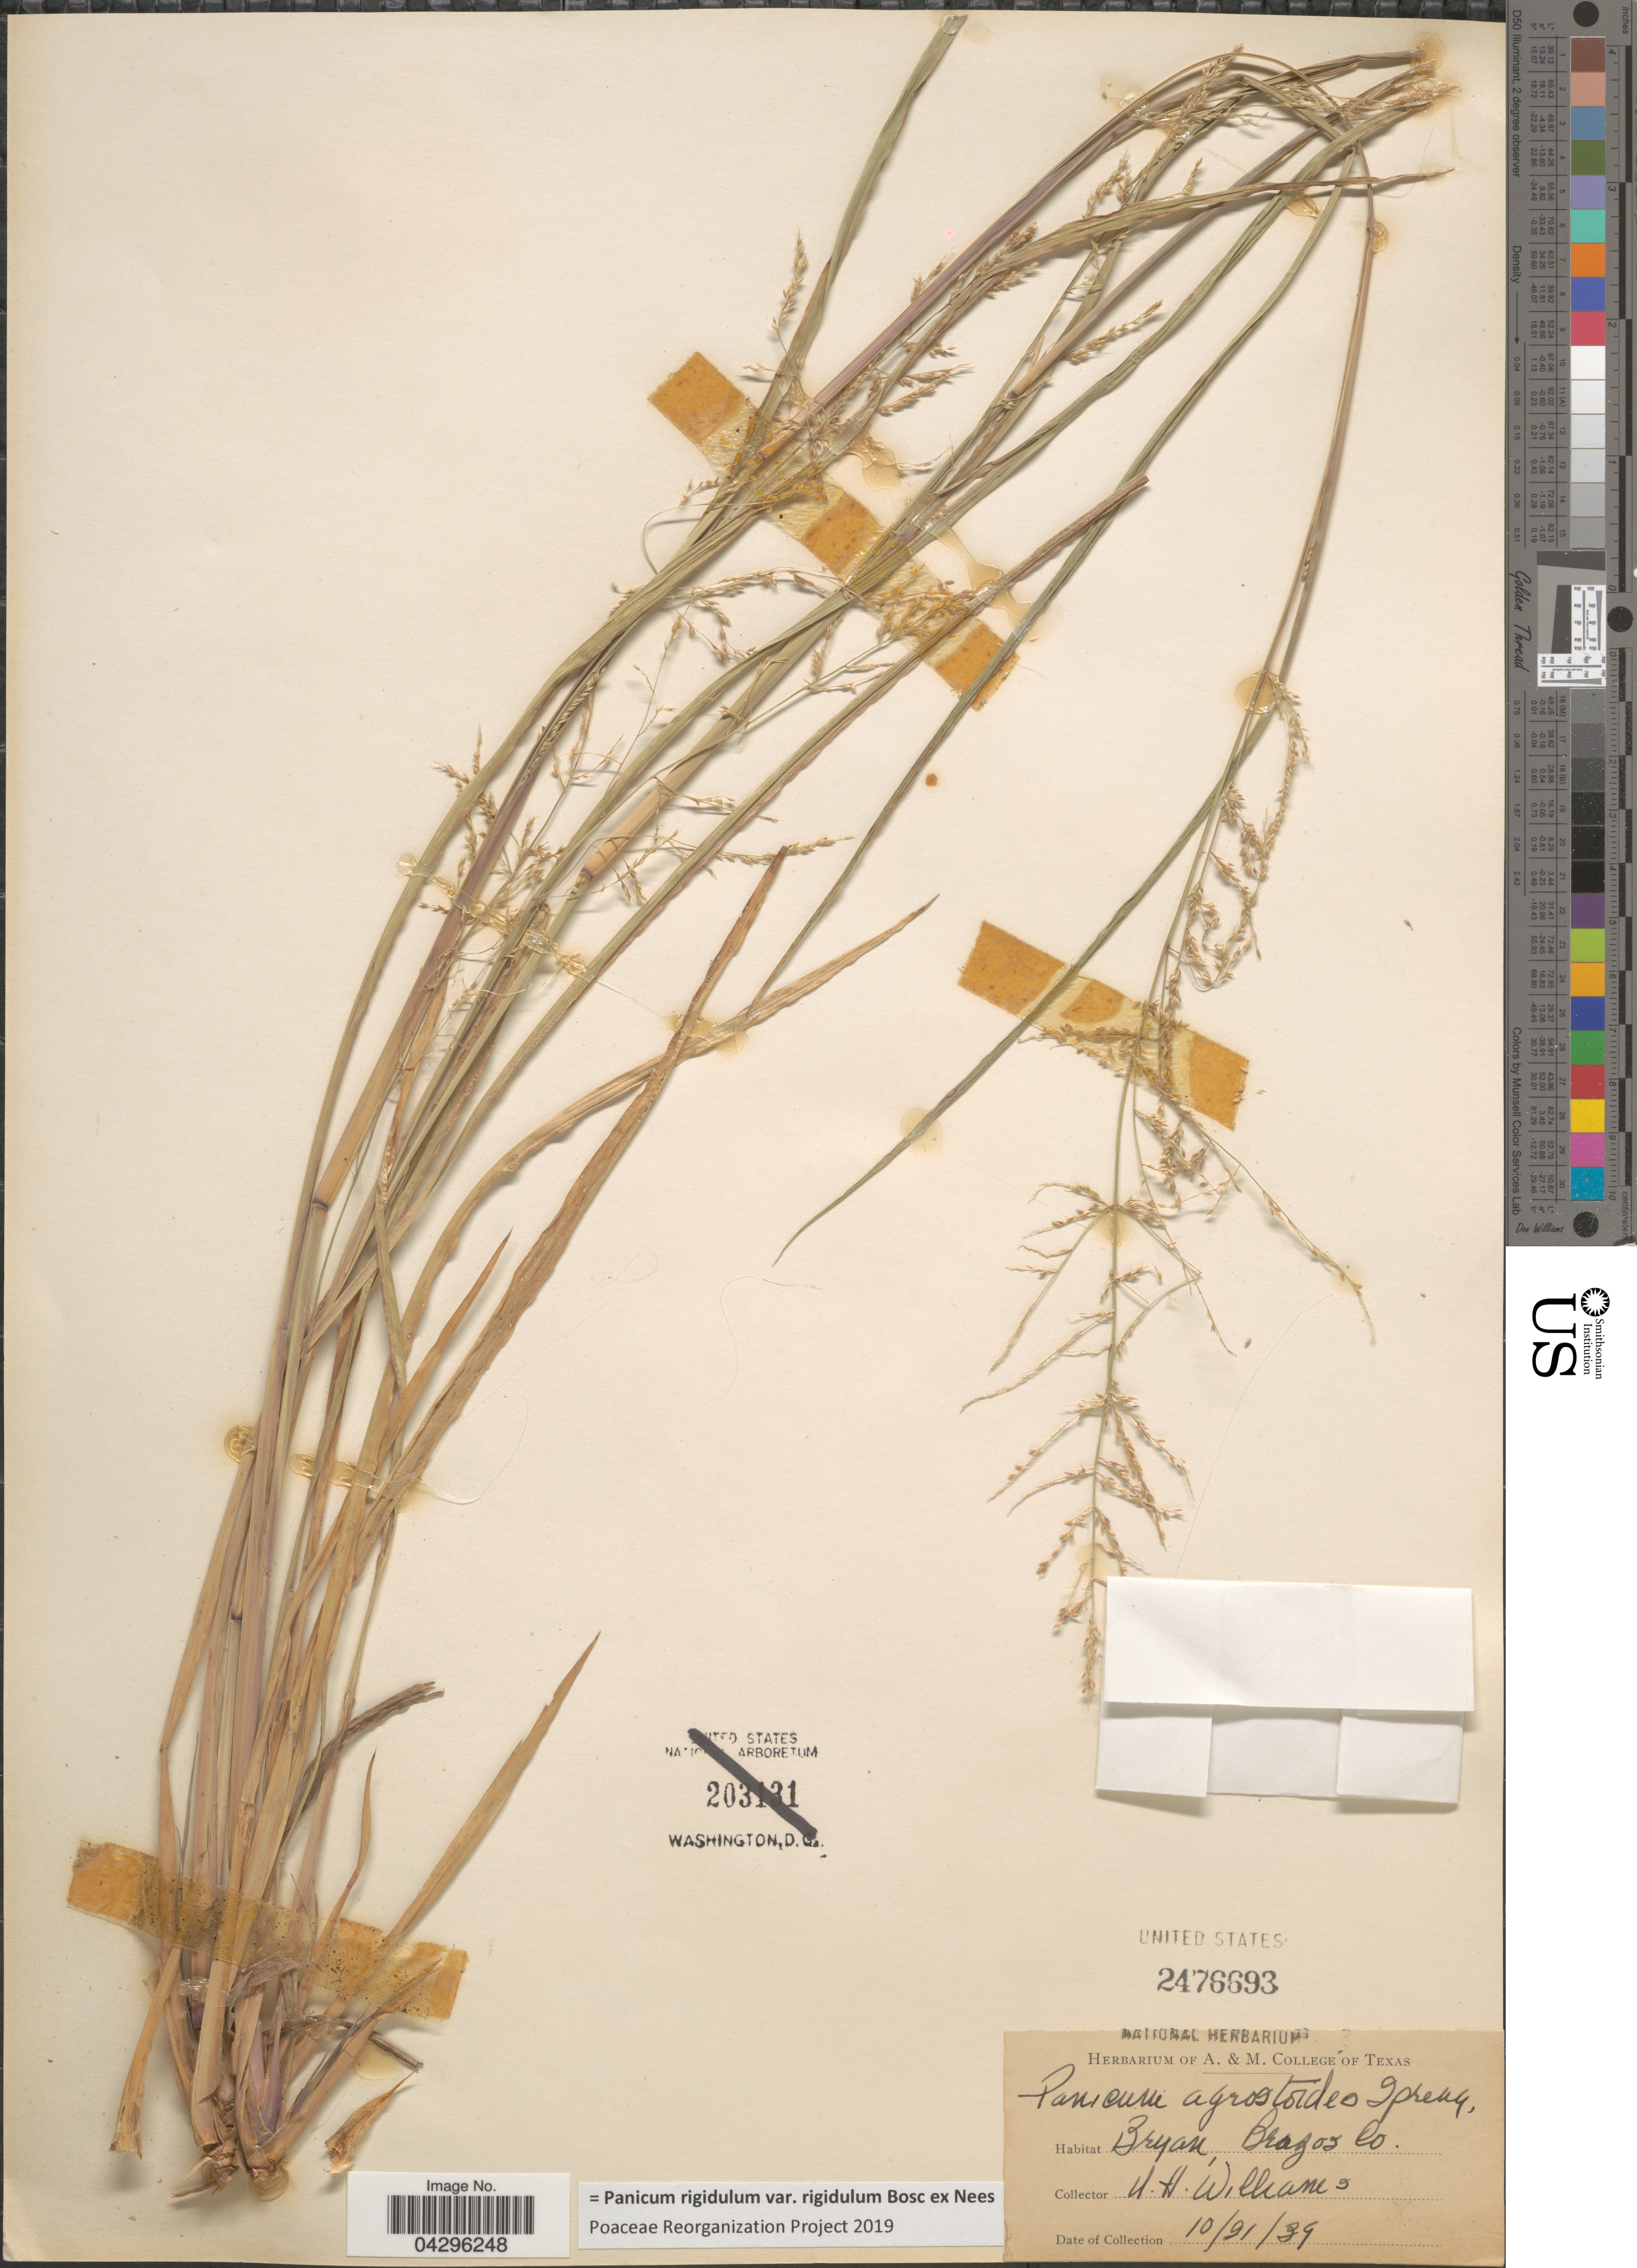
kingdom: Plantae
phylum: Tracheophyta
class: Liliopsida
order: Poales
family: Poaceae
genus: Panicum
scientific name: Panicum rigidulum var. rigidulum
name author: Bosc ex Nees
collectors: N. H. Williams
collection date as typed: Transcribed d/m/y: 21/10/39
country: United States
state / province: Texas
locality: Bryan, Brazos Co.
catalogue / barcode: US 2476693